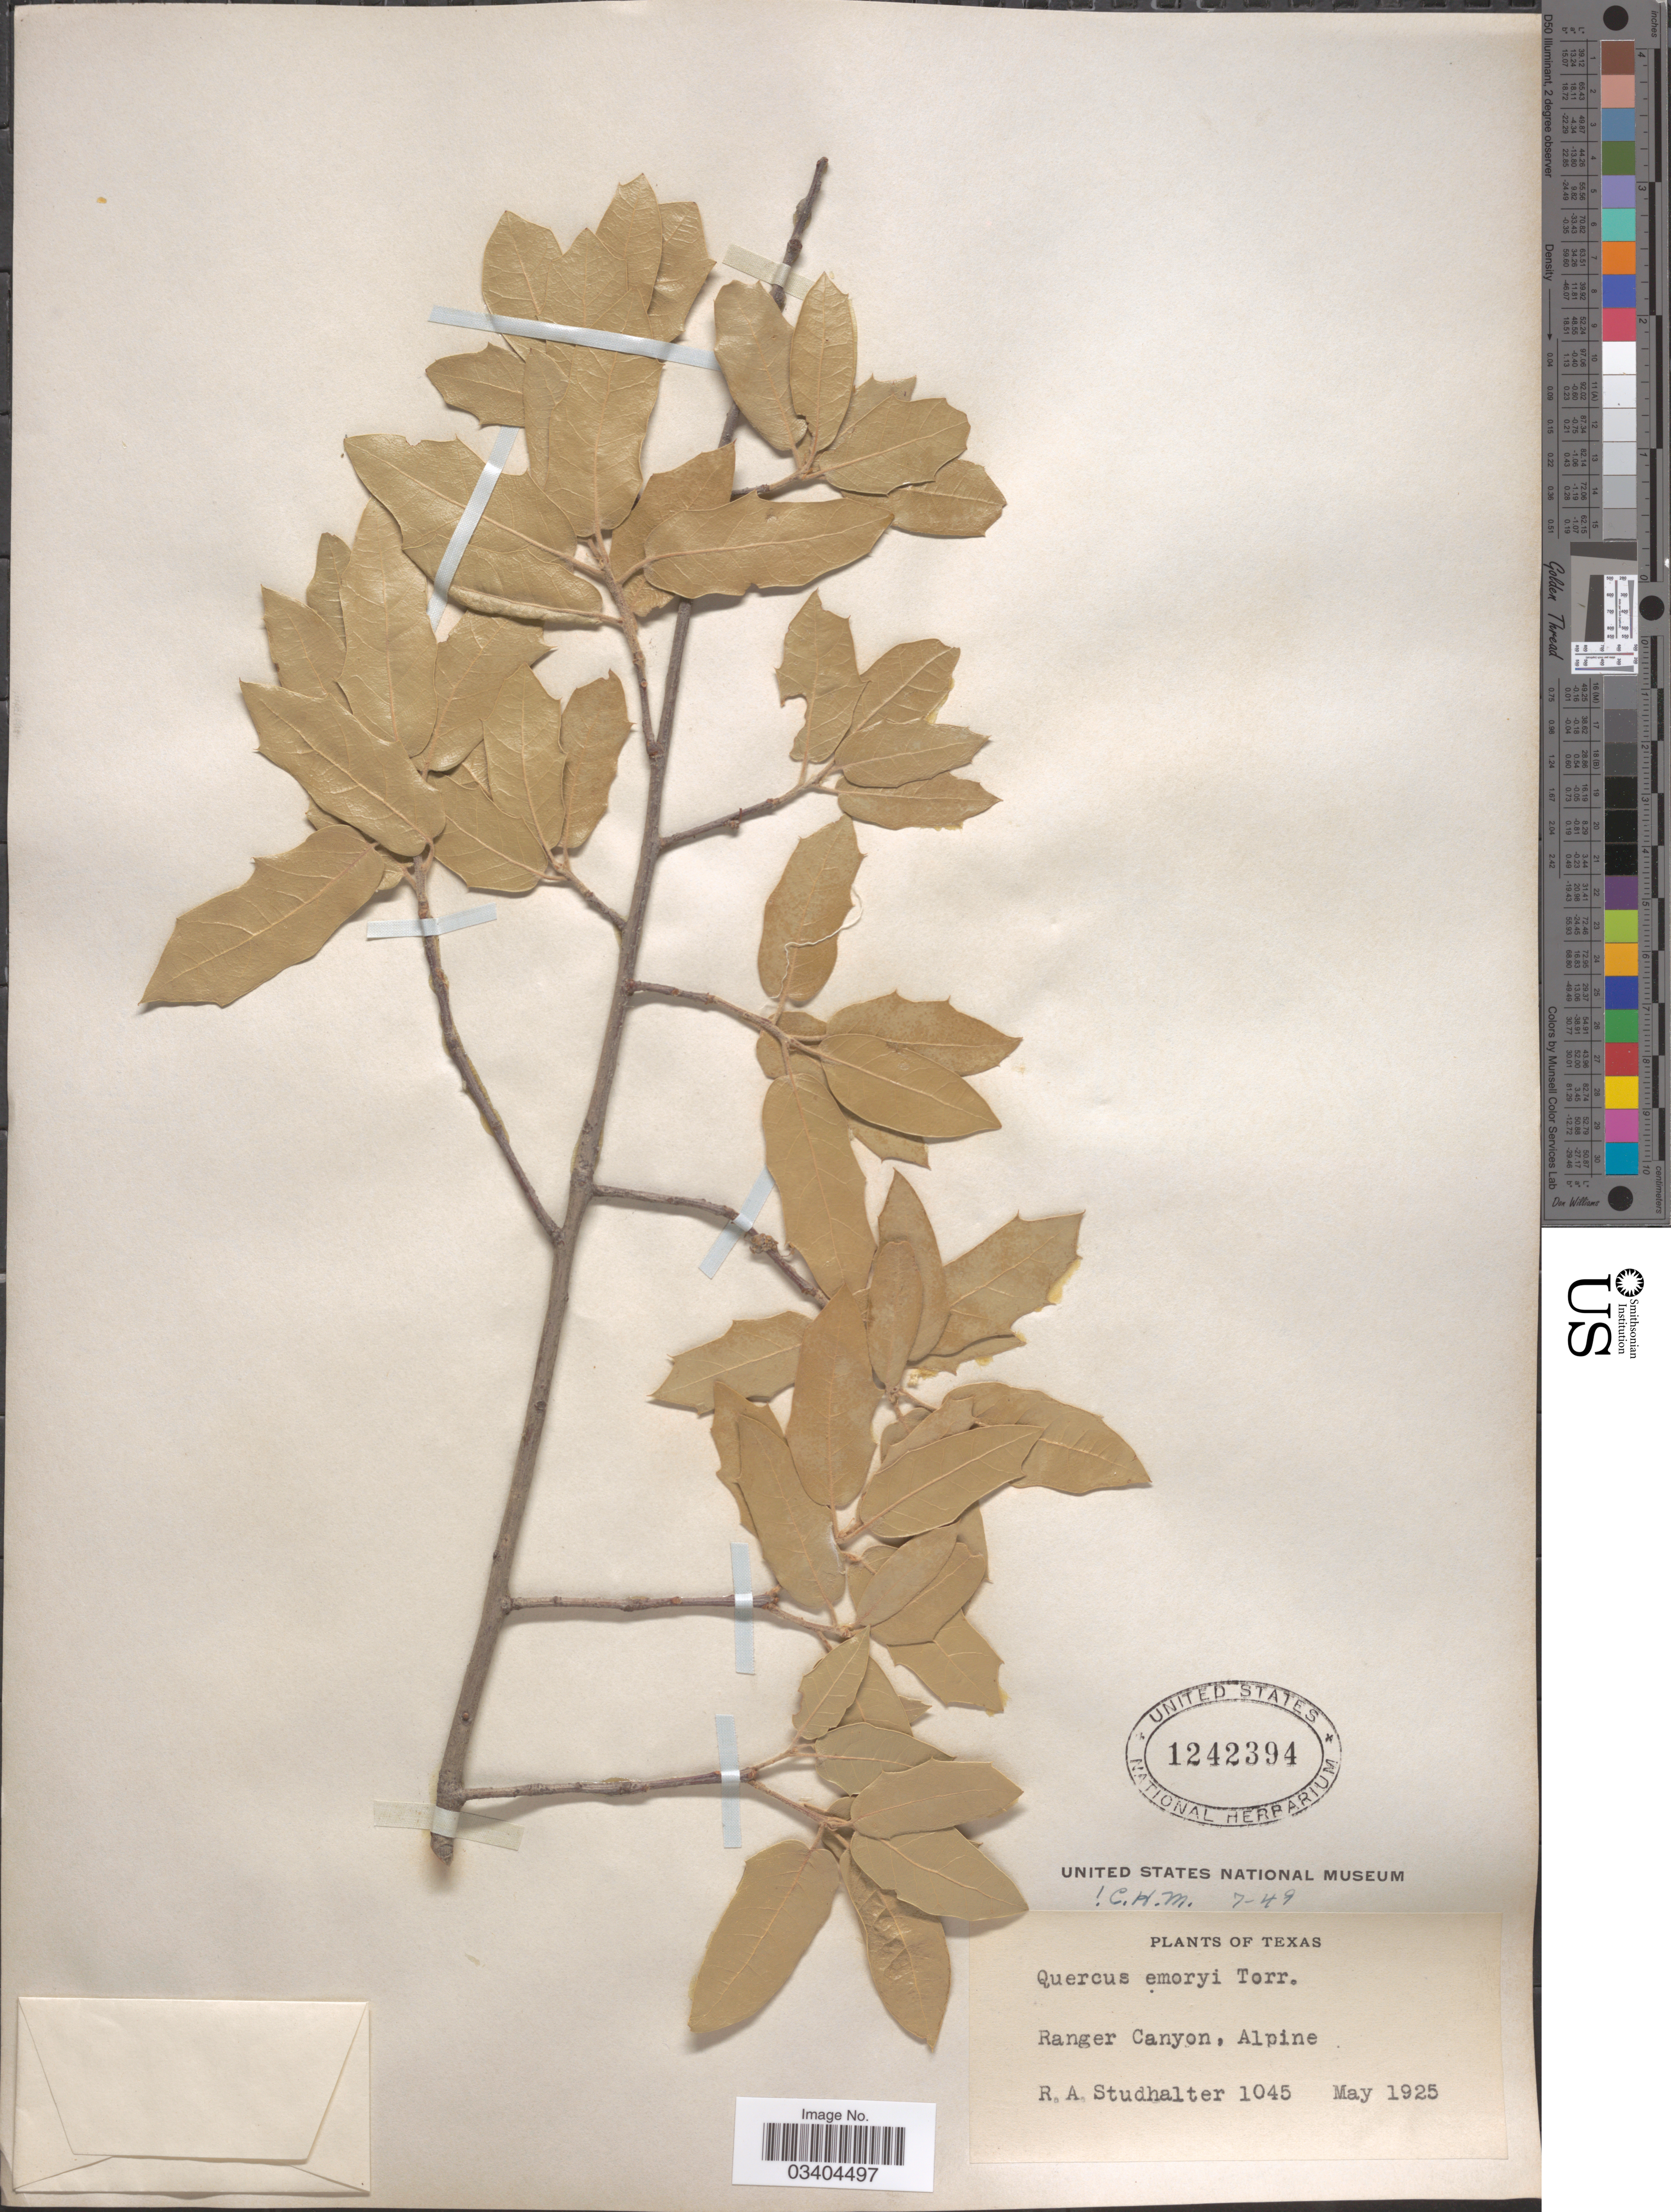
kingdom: Plantae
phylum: Tracheophyta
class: Magnoliopsida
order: Fagales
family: Fagaceae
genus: Quercus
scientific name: Quercus emoryi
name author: Torr. in Emory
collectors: R. Studhalter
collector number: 1045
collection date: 1925-05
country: United States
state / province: Texas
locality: Ranger Canyon, Alpine.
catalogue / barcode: US 1242394